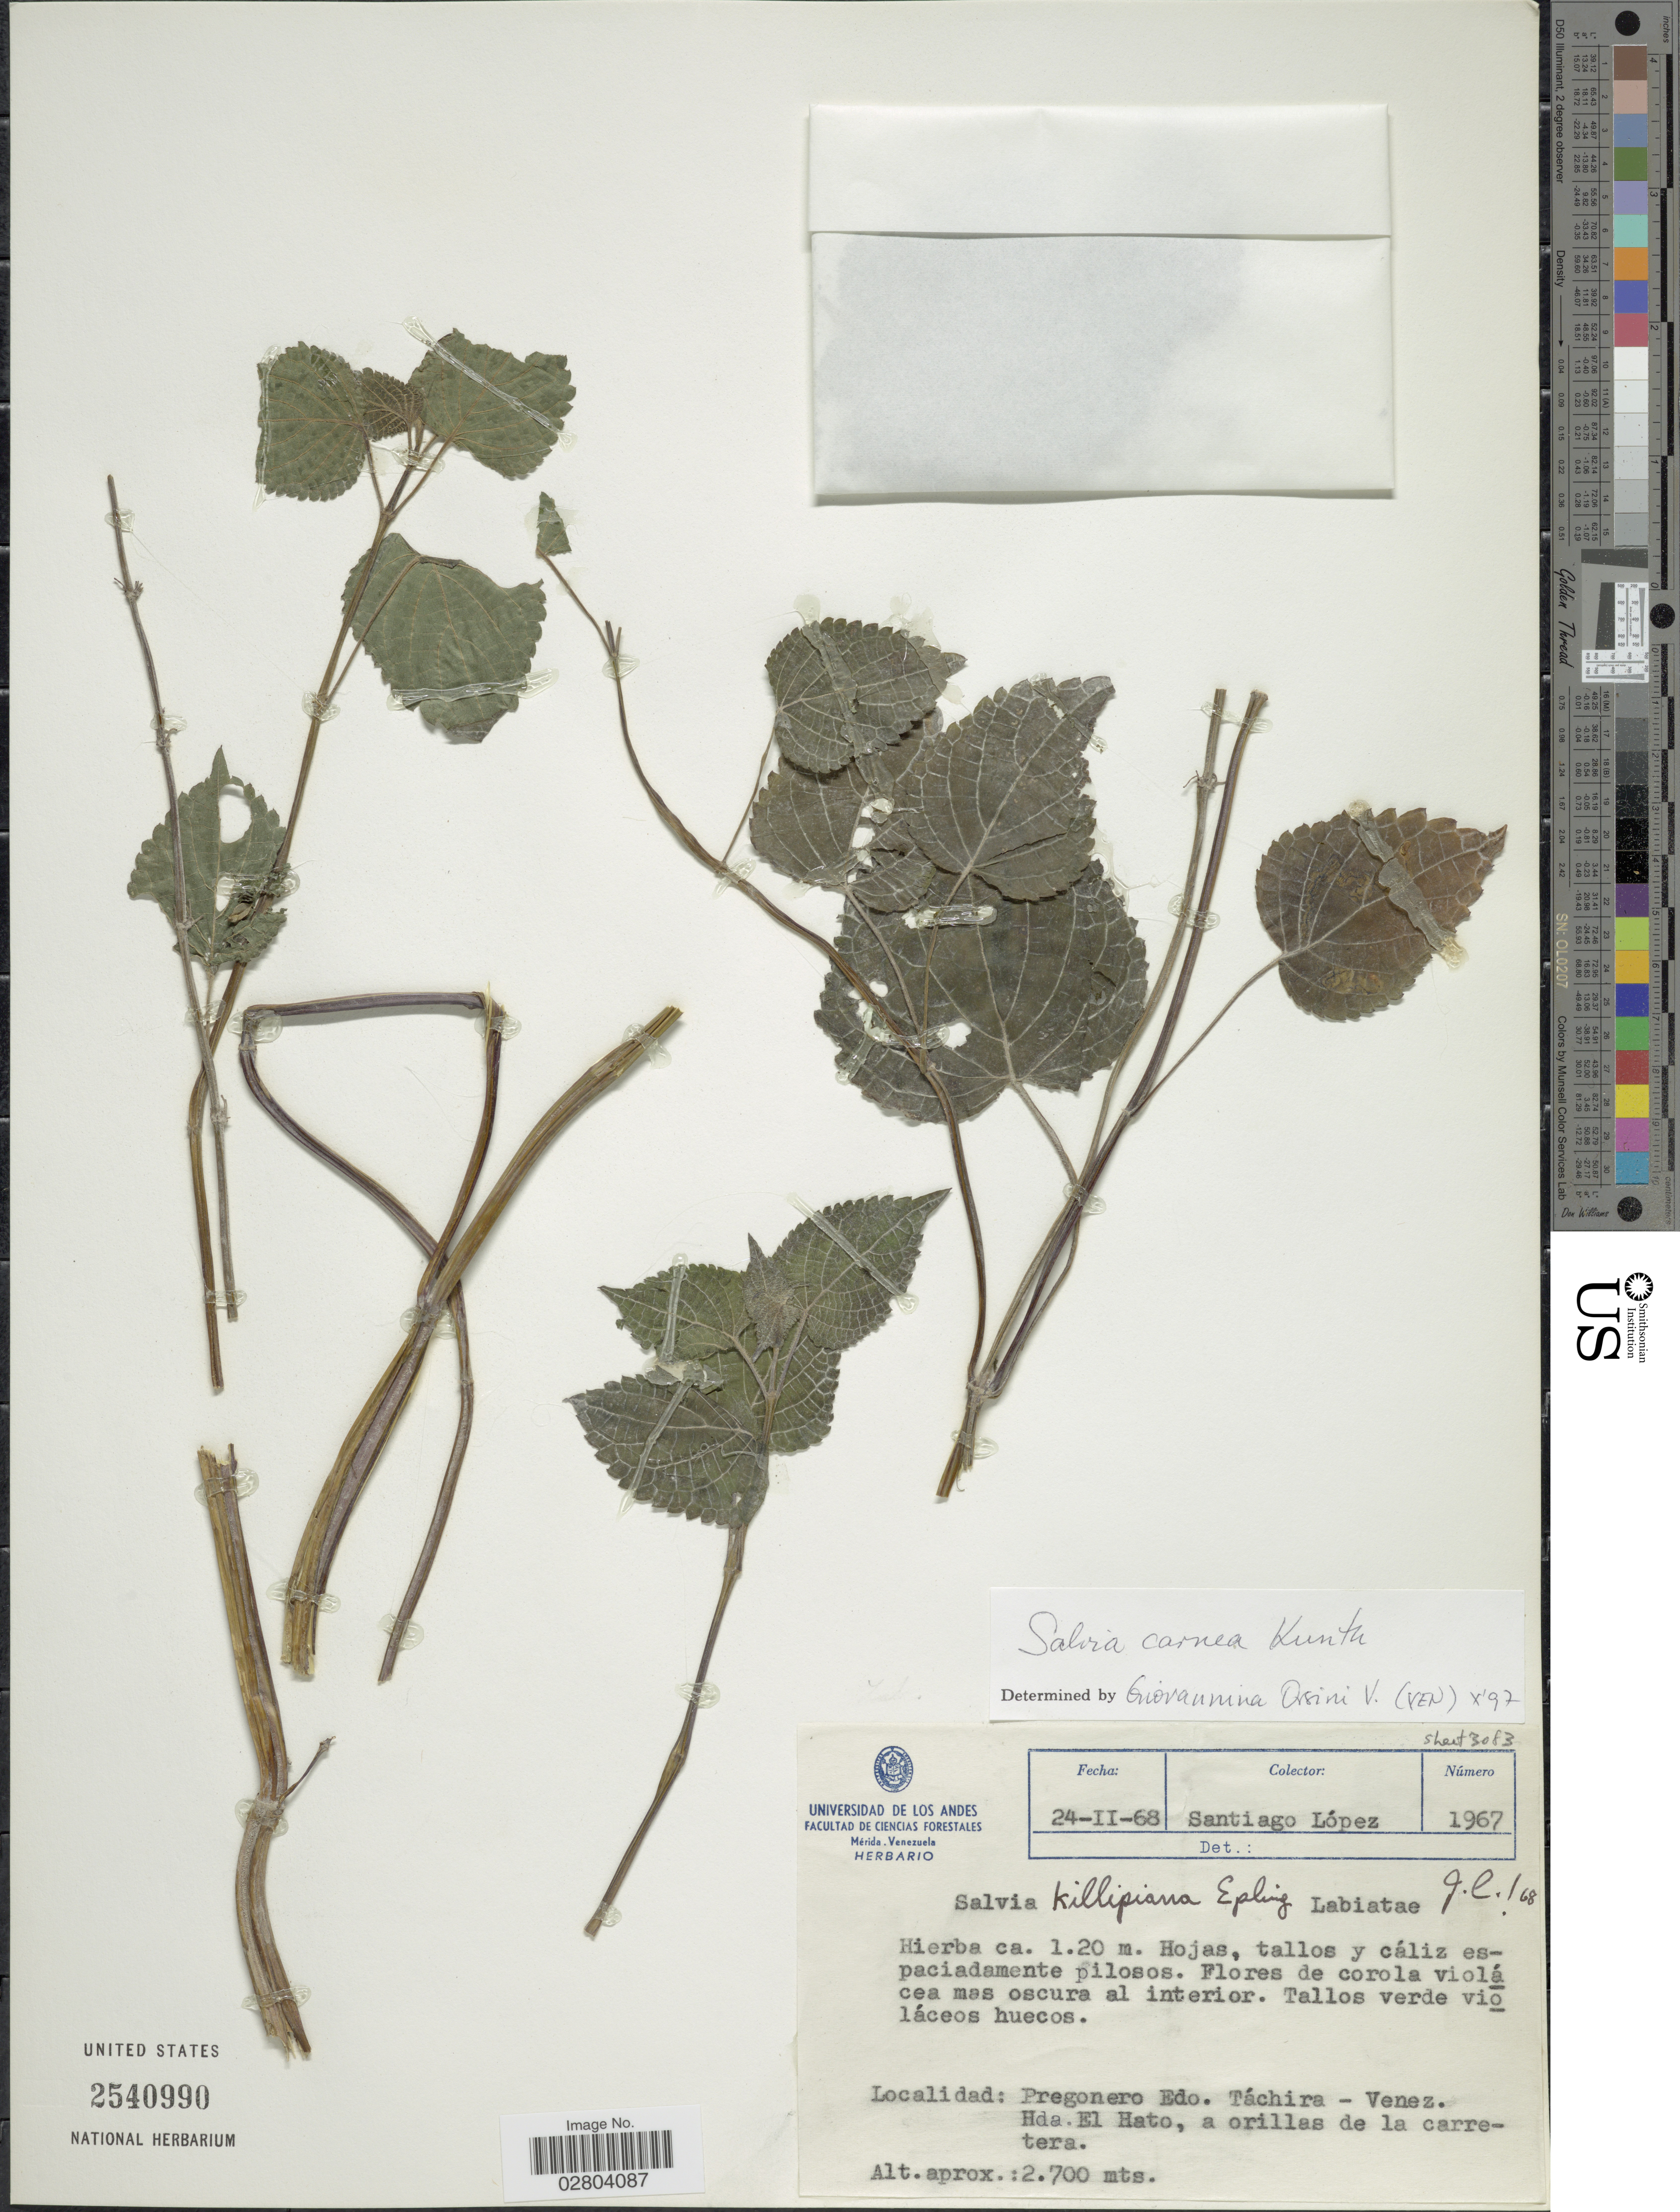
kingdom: Plantae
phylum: Tracheophyta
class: Magnoliopsida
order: Lamiales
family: Lamiaceae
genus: Salvia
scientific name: Salvia carnea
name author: Kunth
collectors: S. Lopez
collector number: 1967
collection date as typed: Transcribed d/m/y: 24/2/68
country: Venezuela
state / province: Tachira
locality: Pregonero Edo. Táchira - Venez. Hda. El Hato, a orillas de la carretera.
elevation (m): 2700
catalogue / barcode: US 2540990